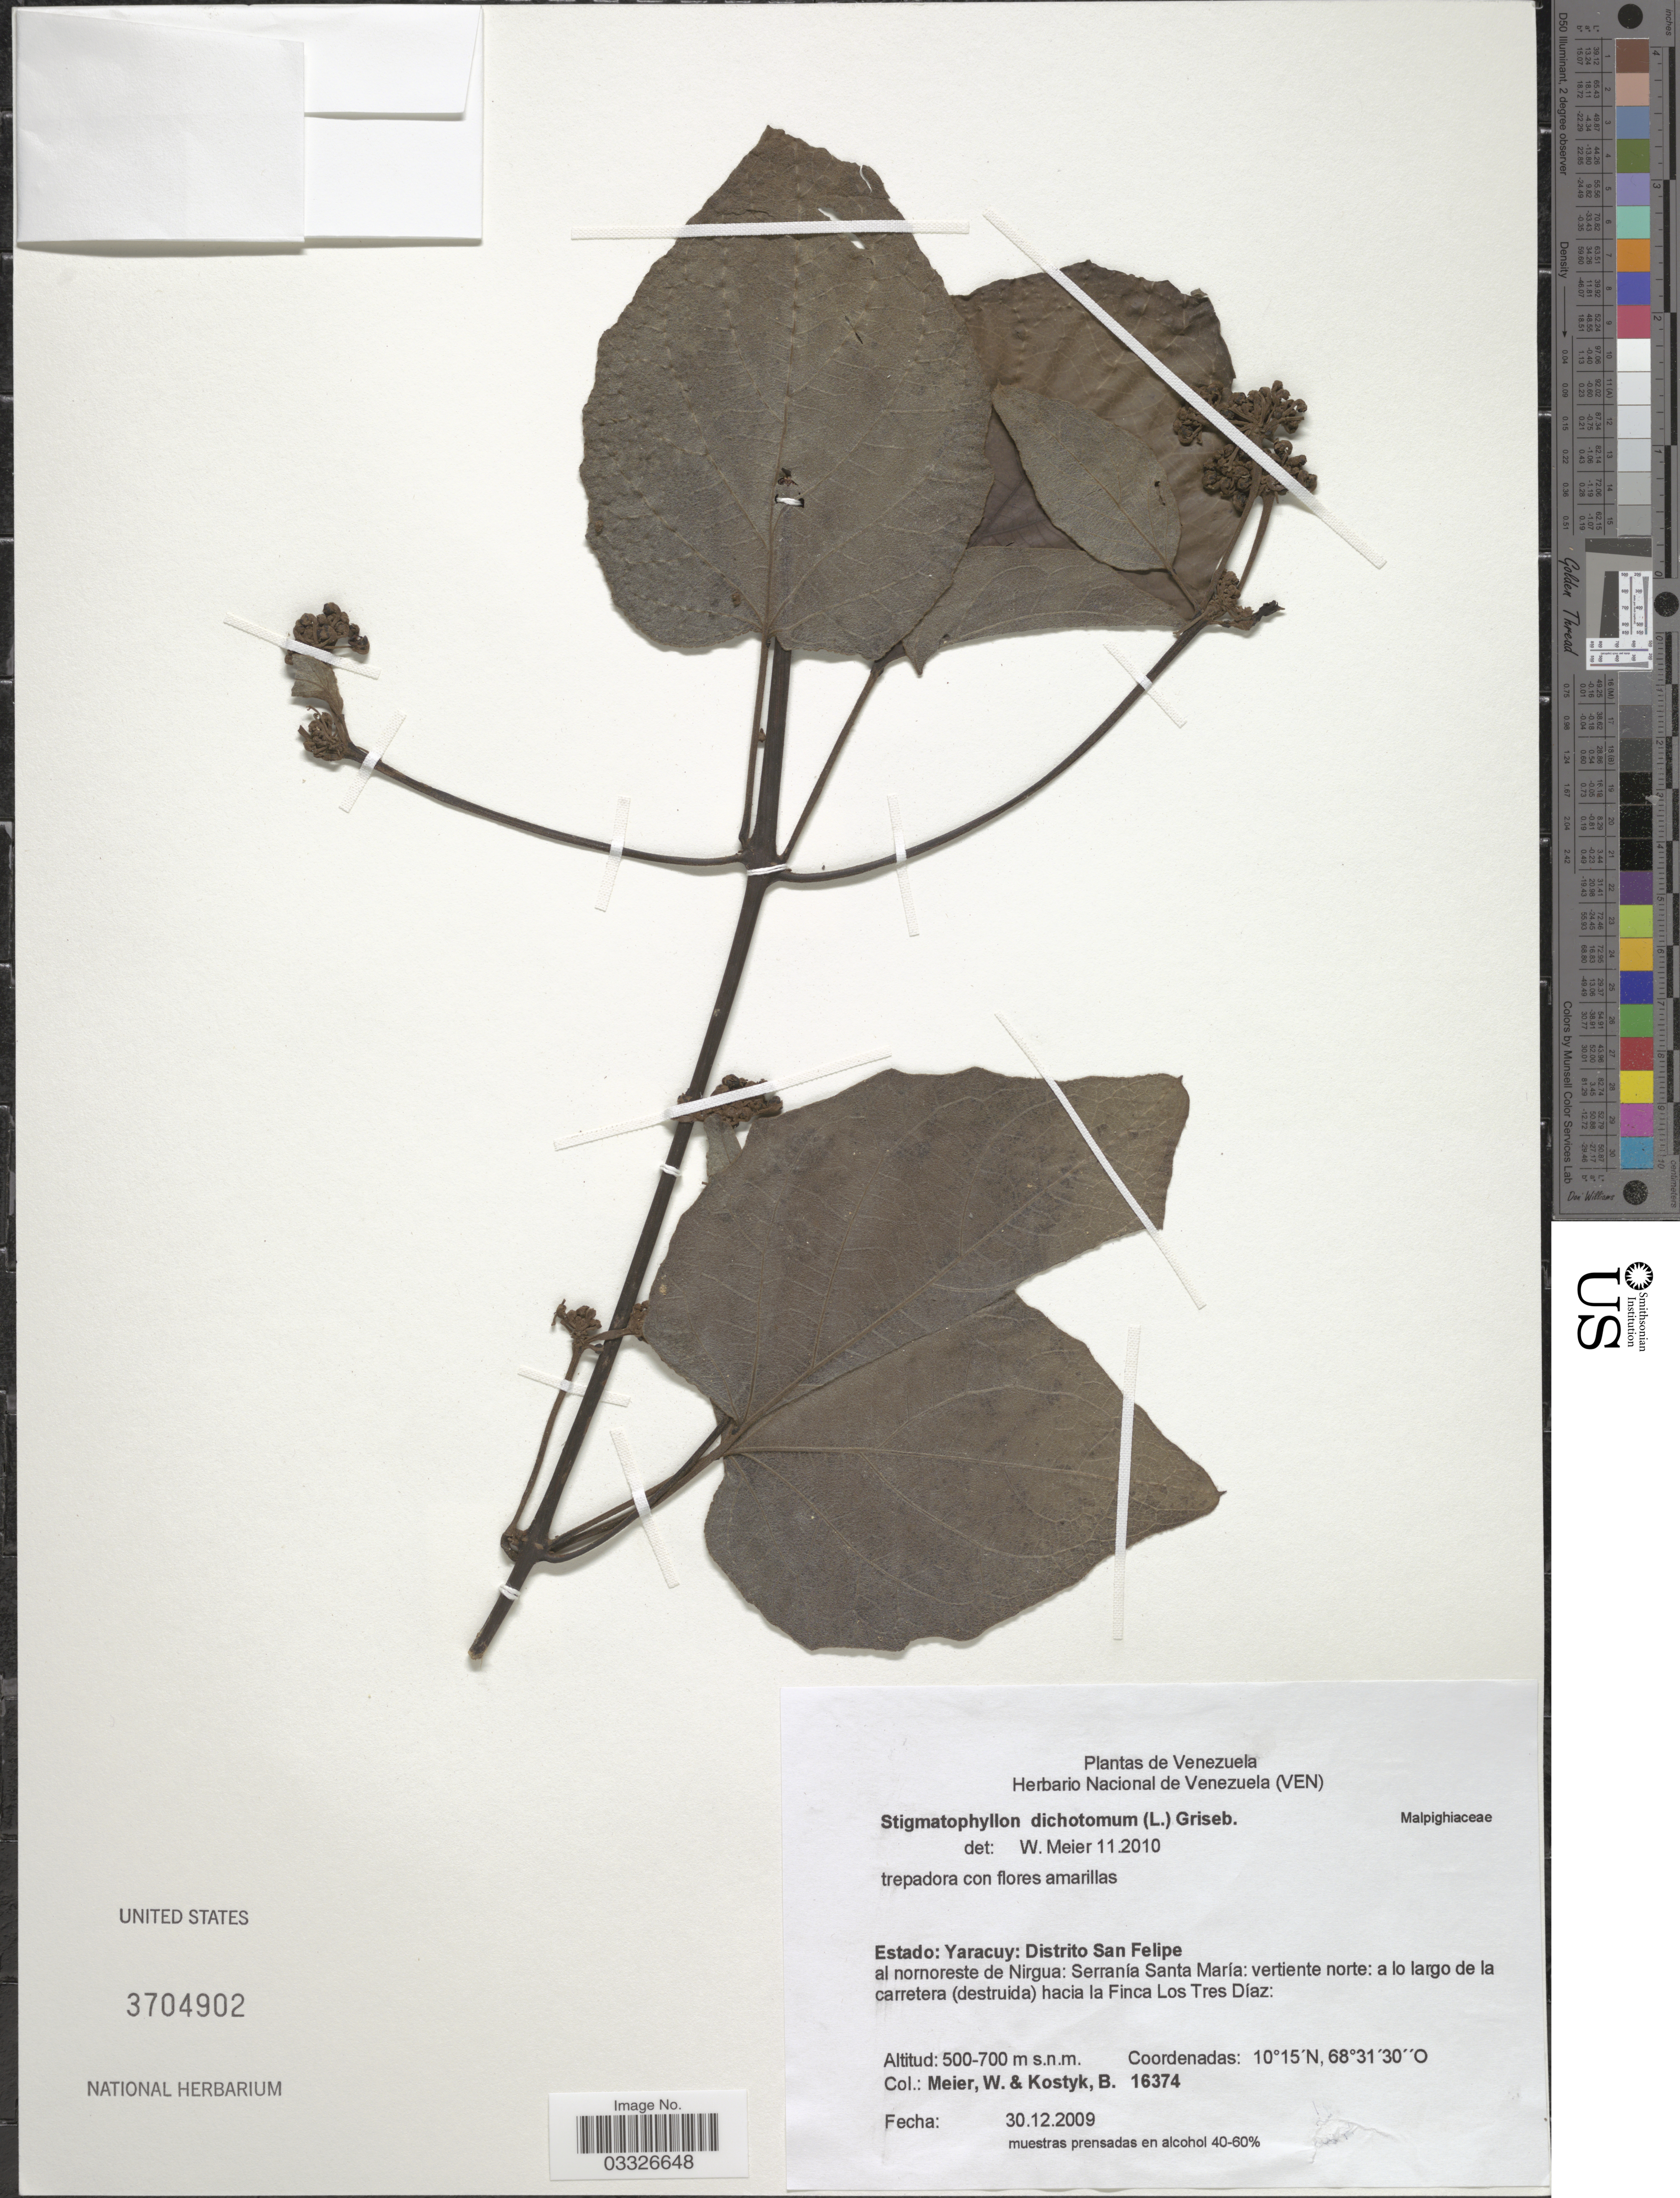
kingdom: Plantae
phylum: Tracheophyta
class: Magnoliopsida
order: Malpighiales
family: Malpighiaceae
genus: Stigmaphyllon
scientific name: Stigmaphyllon dichotomum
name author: Griseb.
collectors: W. Meier & B. Kostyk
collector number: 16374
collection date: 2009-12-30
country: Venezuela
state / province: Yaracuy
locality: Distrito San Felipe al nornoeste de Nirgua: Serranía Santa María: vertiente norte: a lo largo de la carretera (destruida) hacia la Finca Los Tres Díaz.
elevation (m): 500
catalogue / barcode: US 3704902